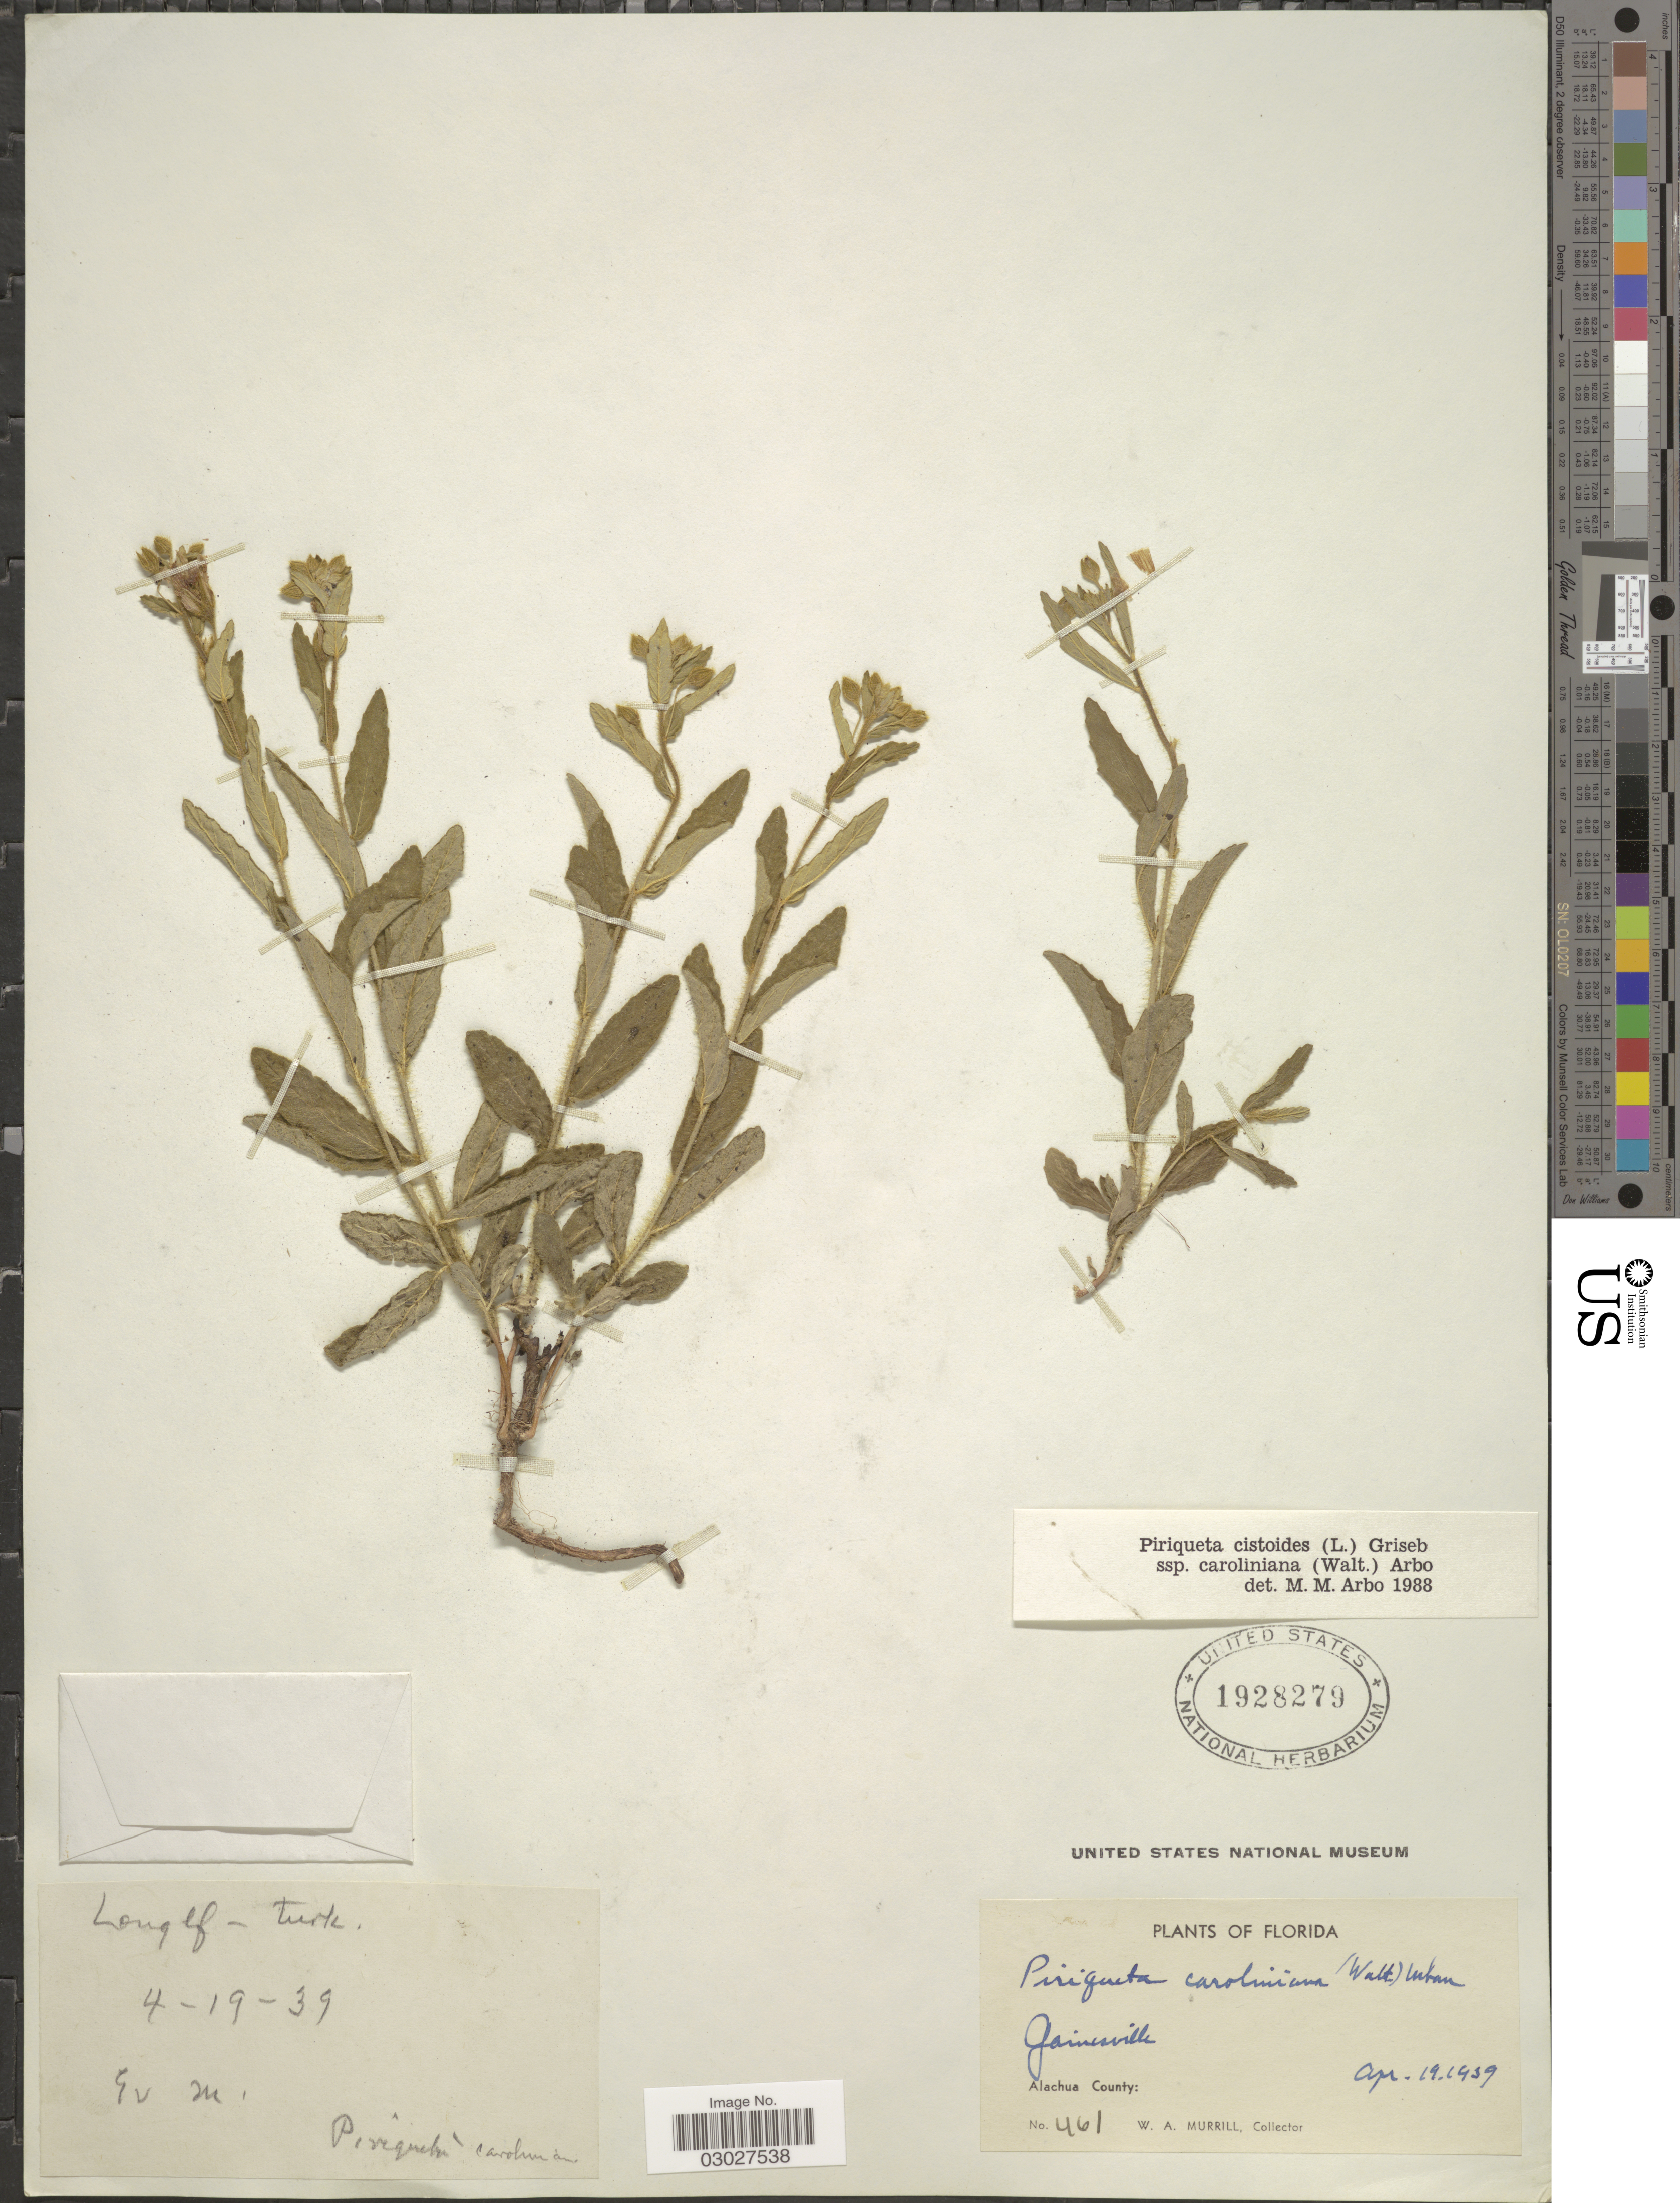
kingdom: Plantae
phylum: Tracheophyta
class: Magnoliopsida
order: Malpighiales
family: Turneraceae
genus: Piriqueta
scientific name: Piriqueta cistoides subsp. caroliniana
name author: (Walter) Arbo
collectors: W. A. Murrill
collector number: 461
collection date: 1939-04-19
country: United States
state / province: Florida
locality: Gainsville. Alachua County.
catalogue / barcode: US 1928279